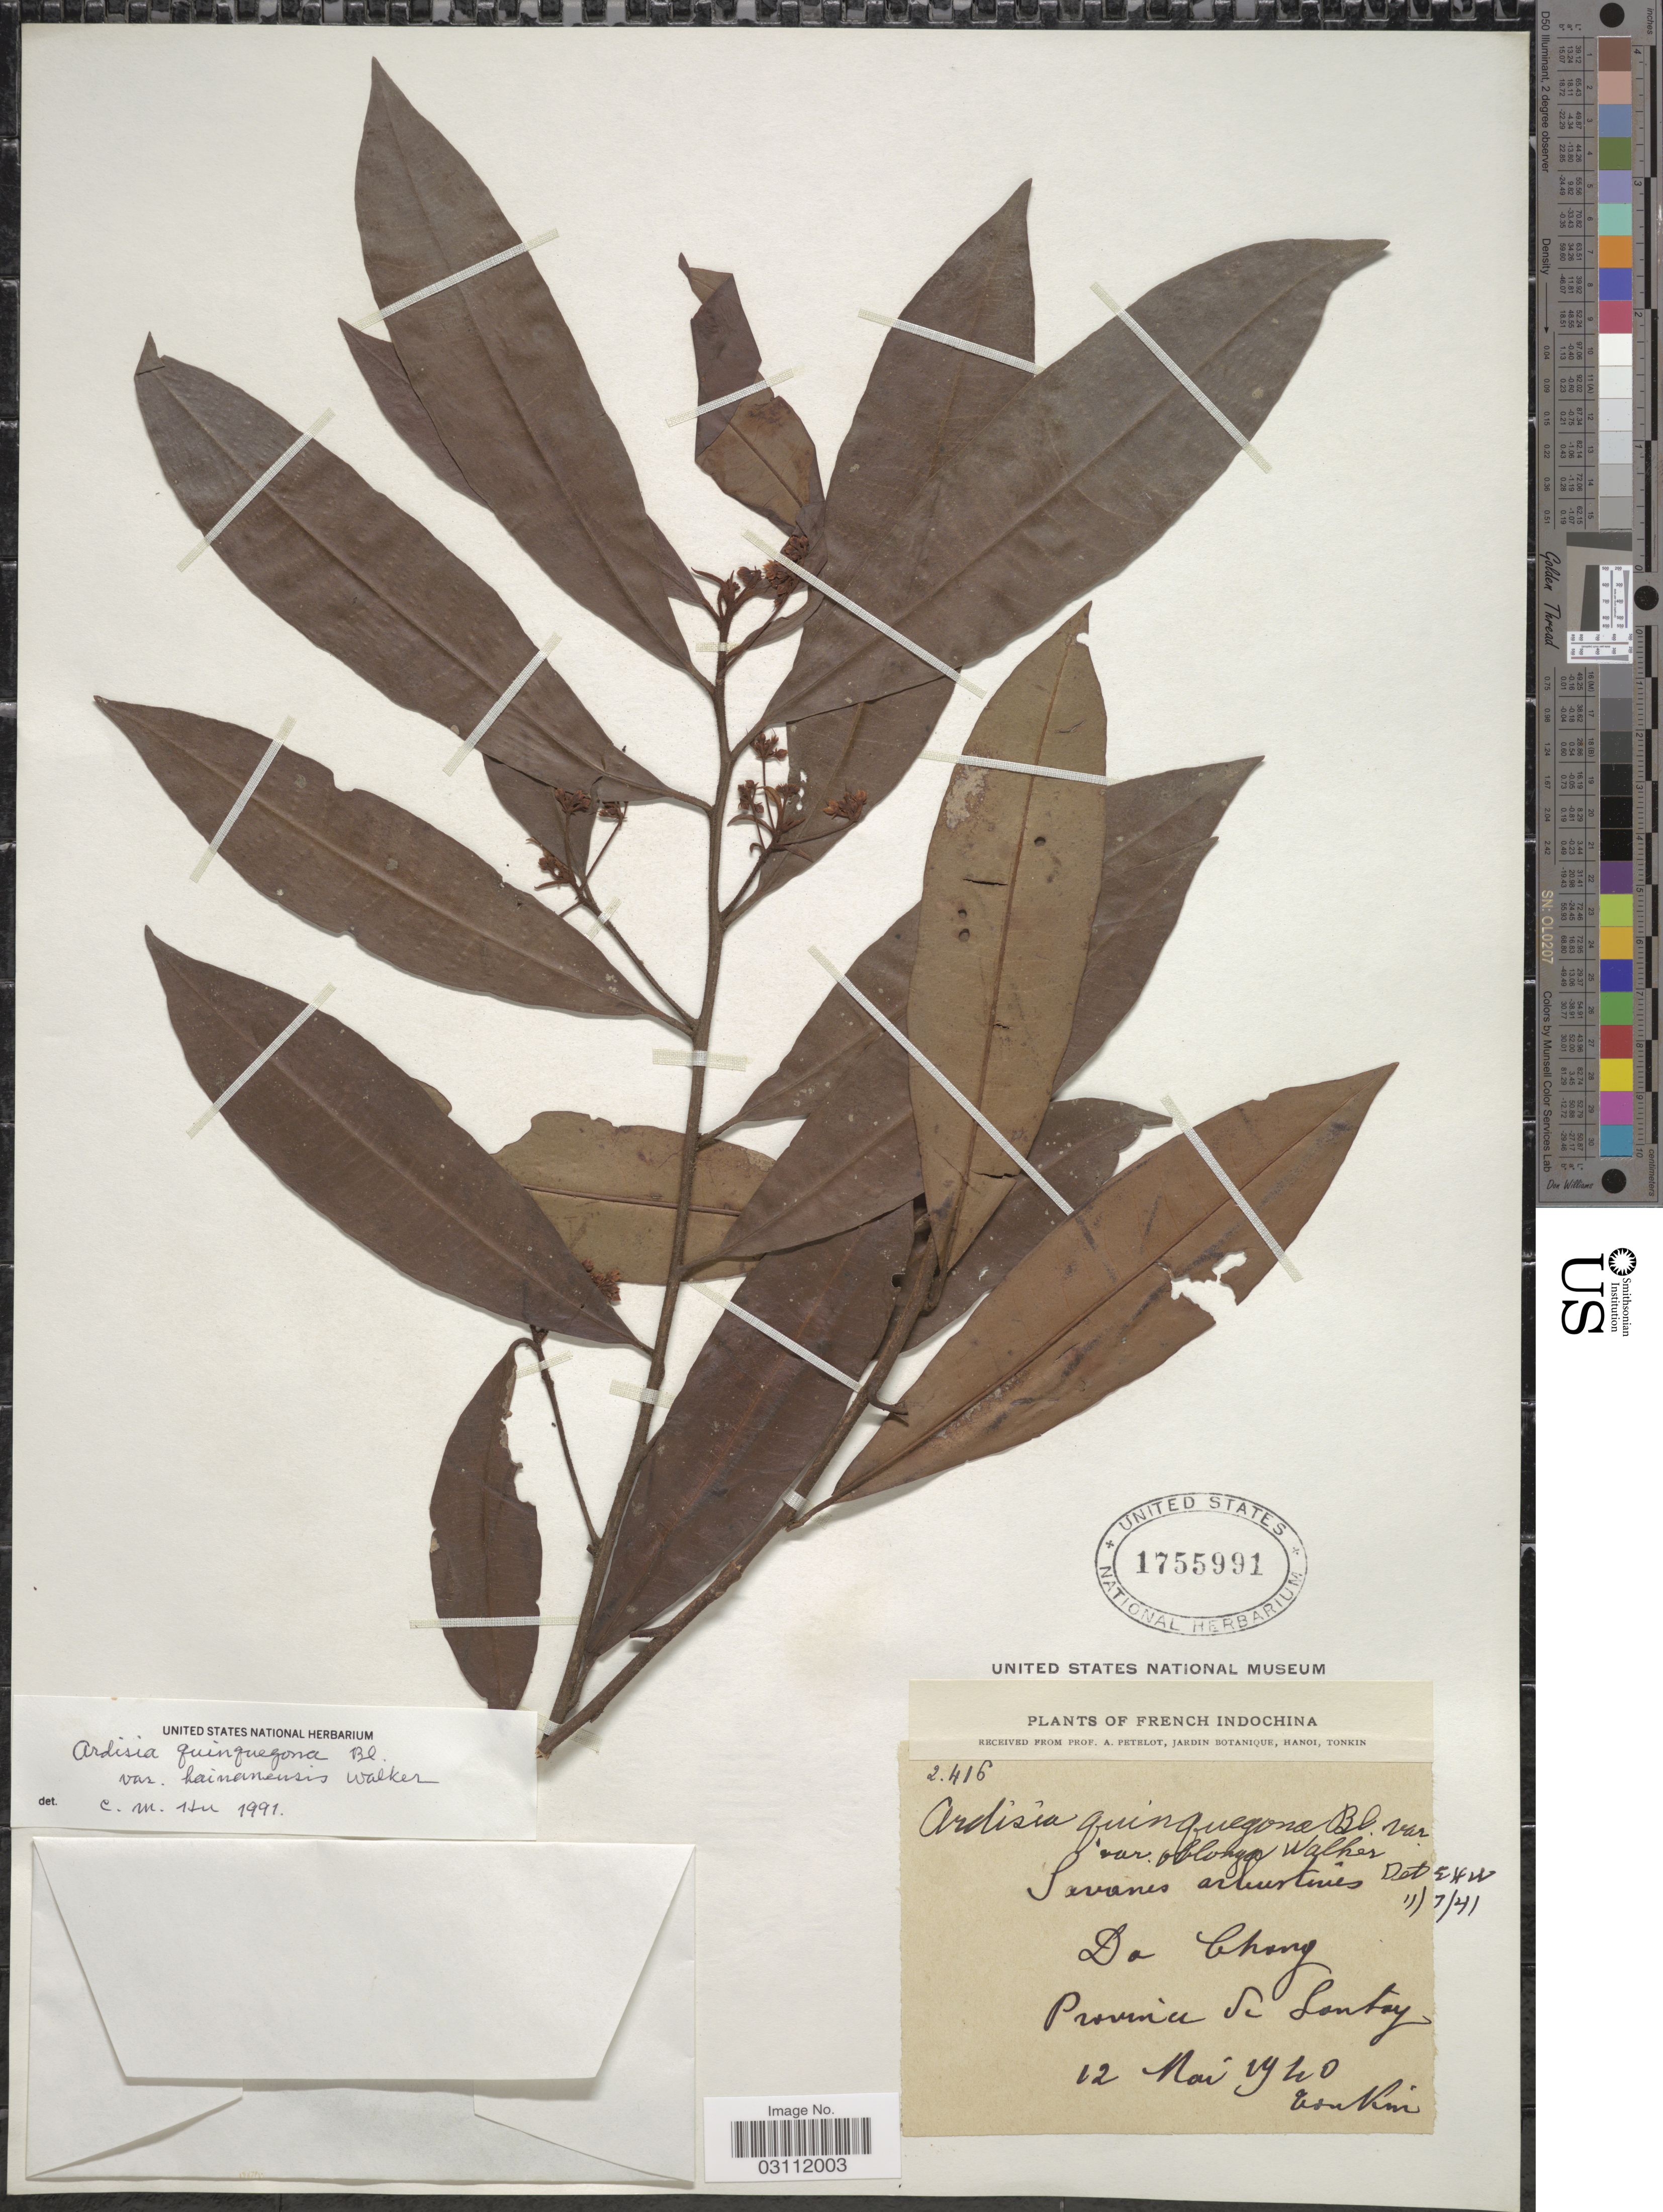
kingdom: Plantae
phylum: Tracheophyta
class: Magnoliopsida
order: Ericales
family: Primulaceae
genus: Ardisia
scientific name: Ardisia quinquegona var. oblonga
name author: E. Walker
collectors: A. Petelot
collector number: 2416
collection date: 1940-05-12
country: Vietnam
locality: French Indochina, Do Chong, Province de Sontoy.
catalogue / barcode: US 1755991